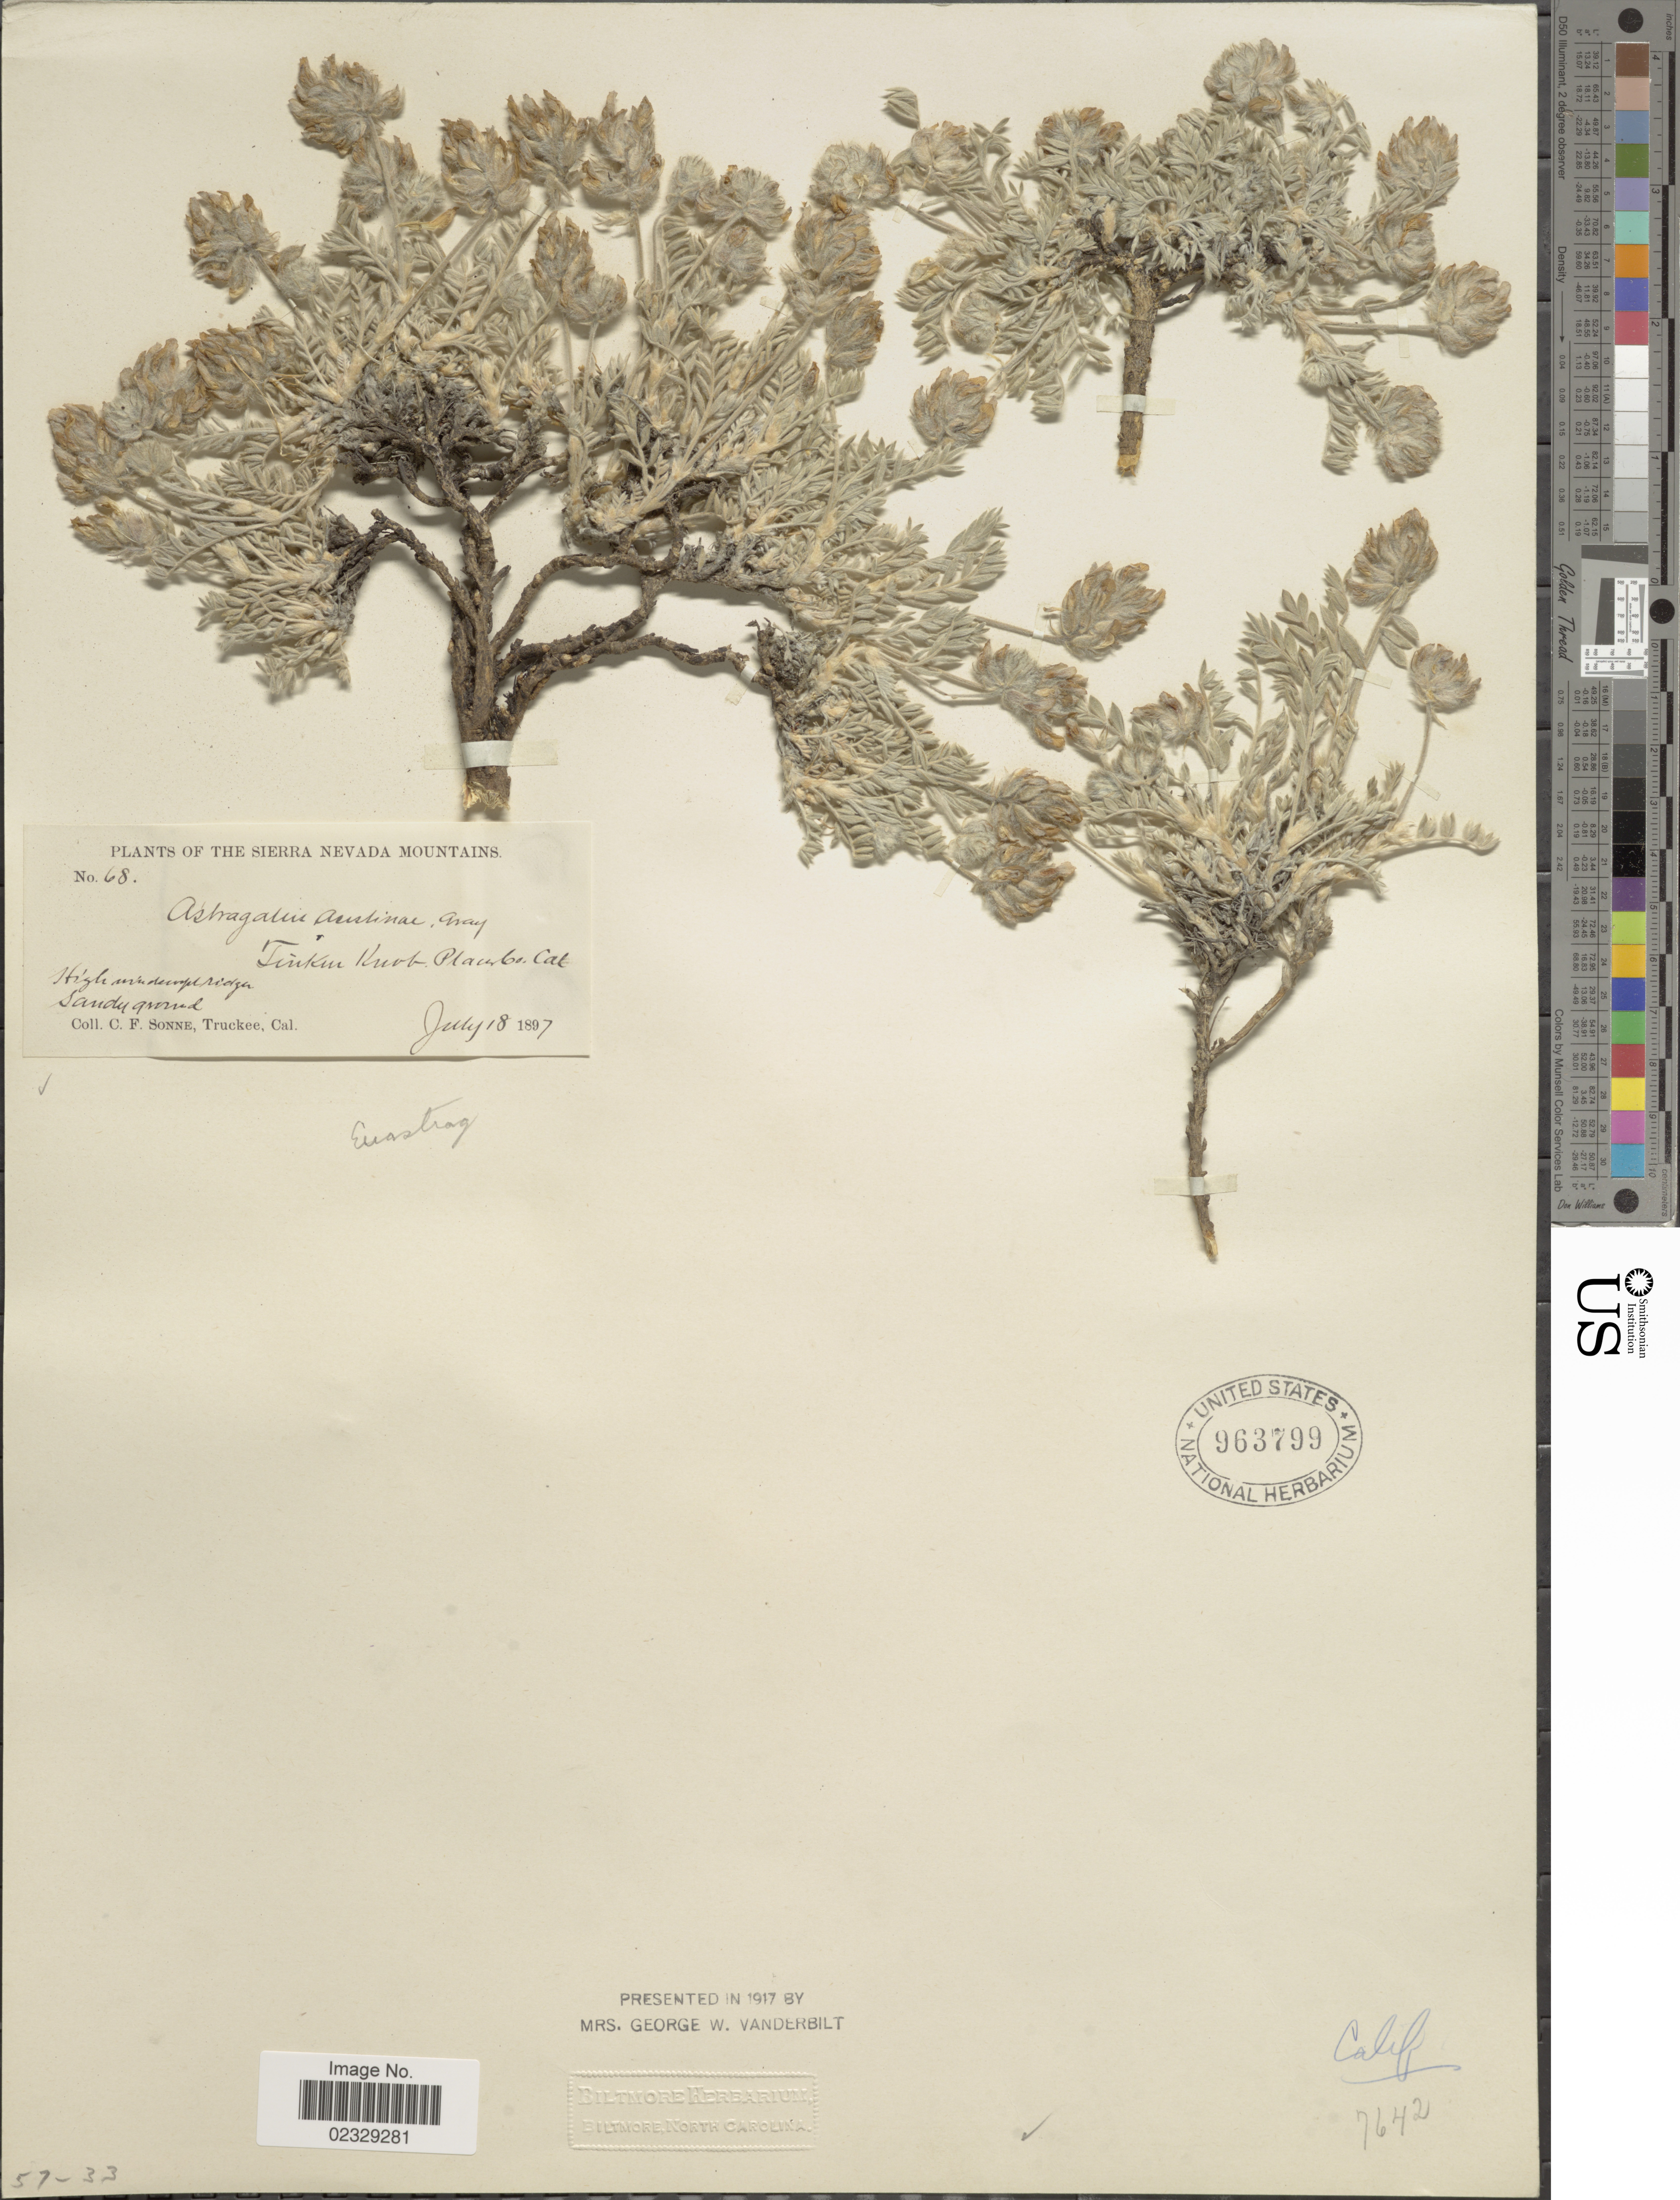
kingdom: Plantae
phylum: Tracheophyta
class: Magnoliopsida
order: Fabales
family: Fabaceae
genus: Astragalus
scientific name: Astragalus austinae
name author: M.E. Jones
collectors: C. Sonne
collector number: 68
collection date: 1897-07-18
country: United States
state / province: California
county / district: Placer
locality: The Sierra nevada Mountains, Tinker Knob, Placer Co.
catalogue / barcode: US 963799